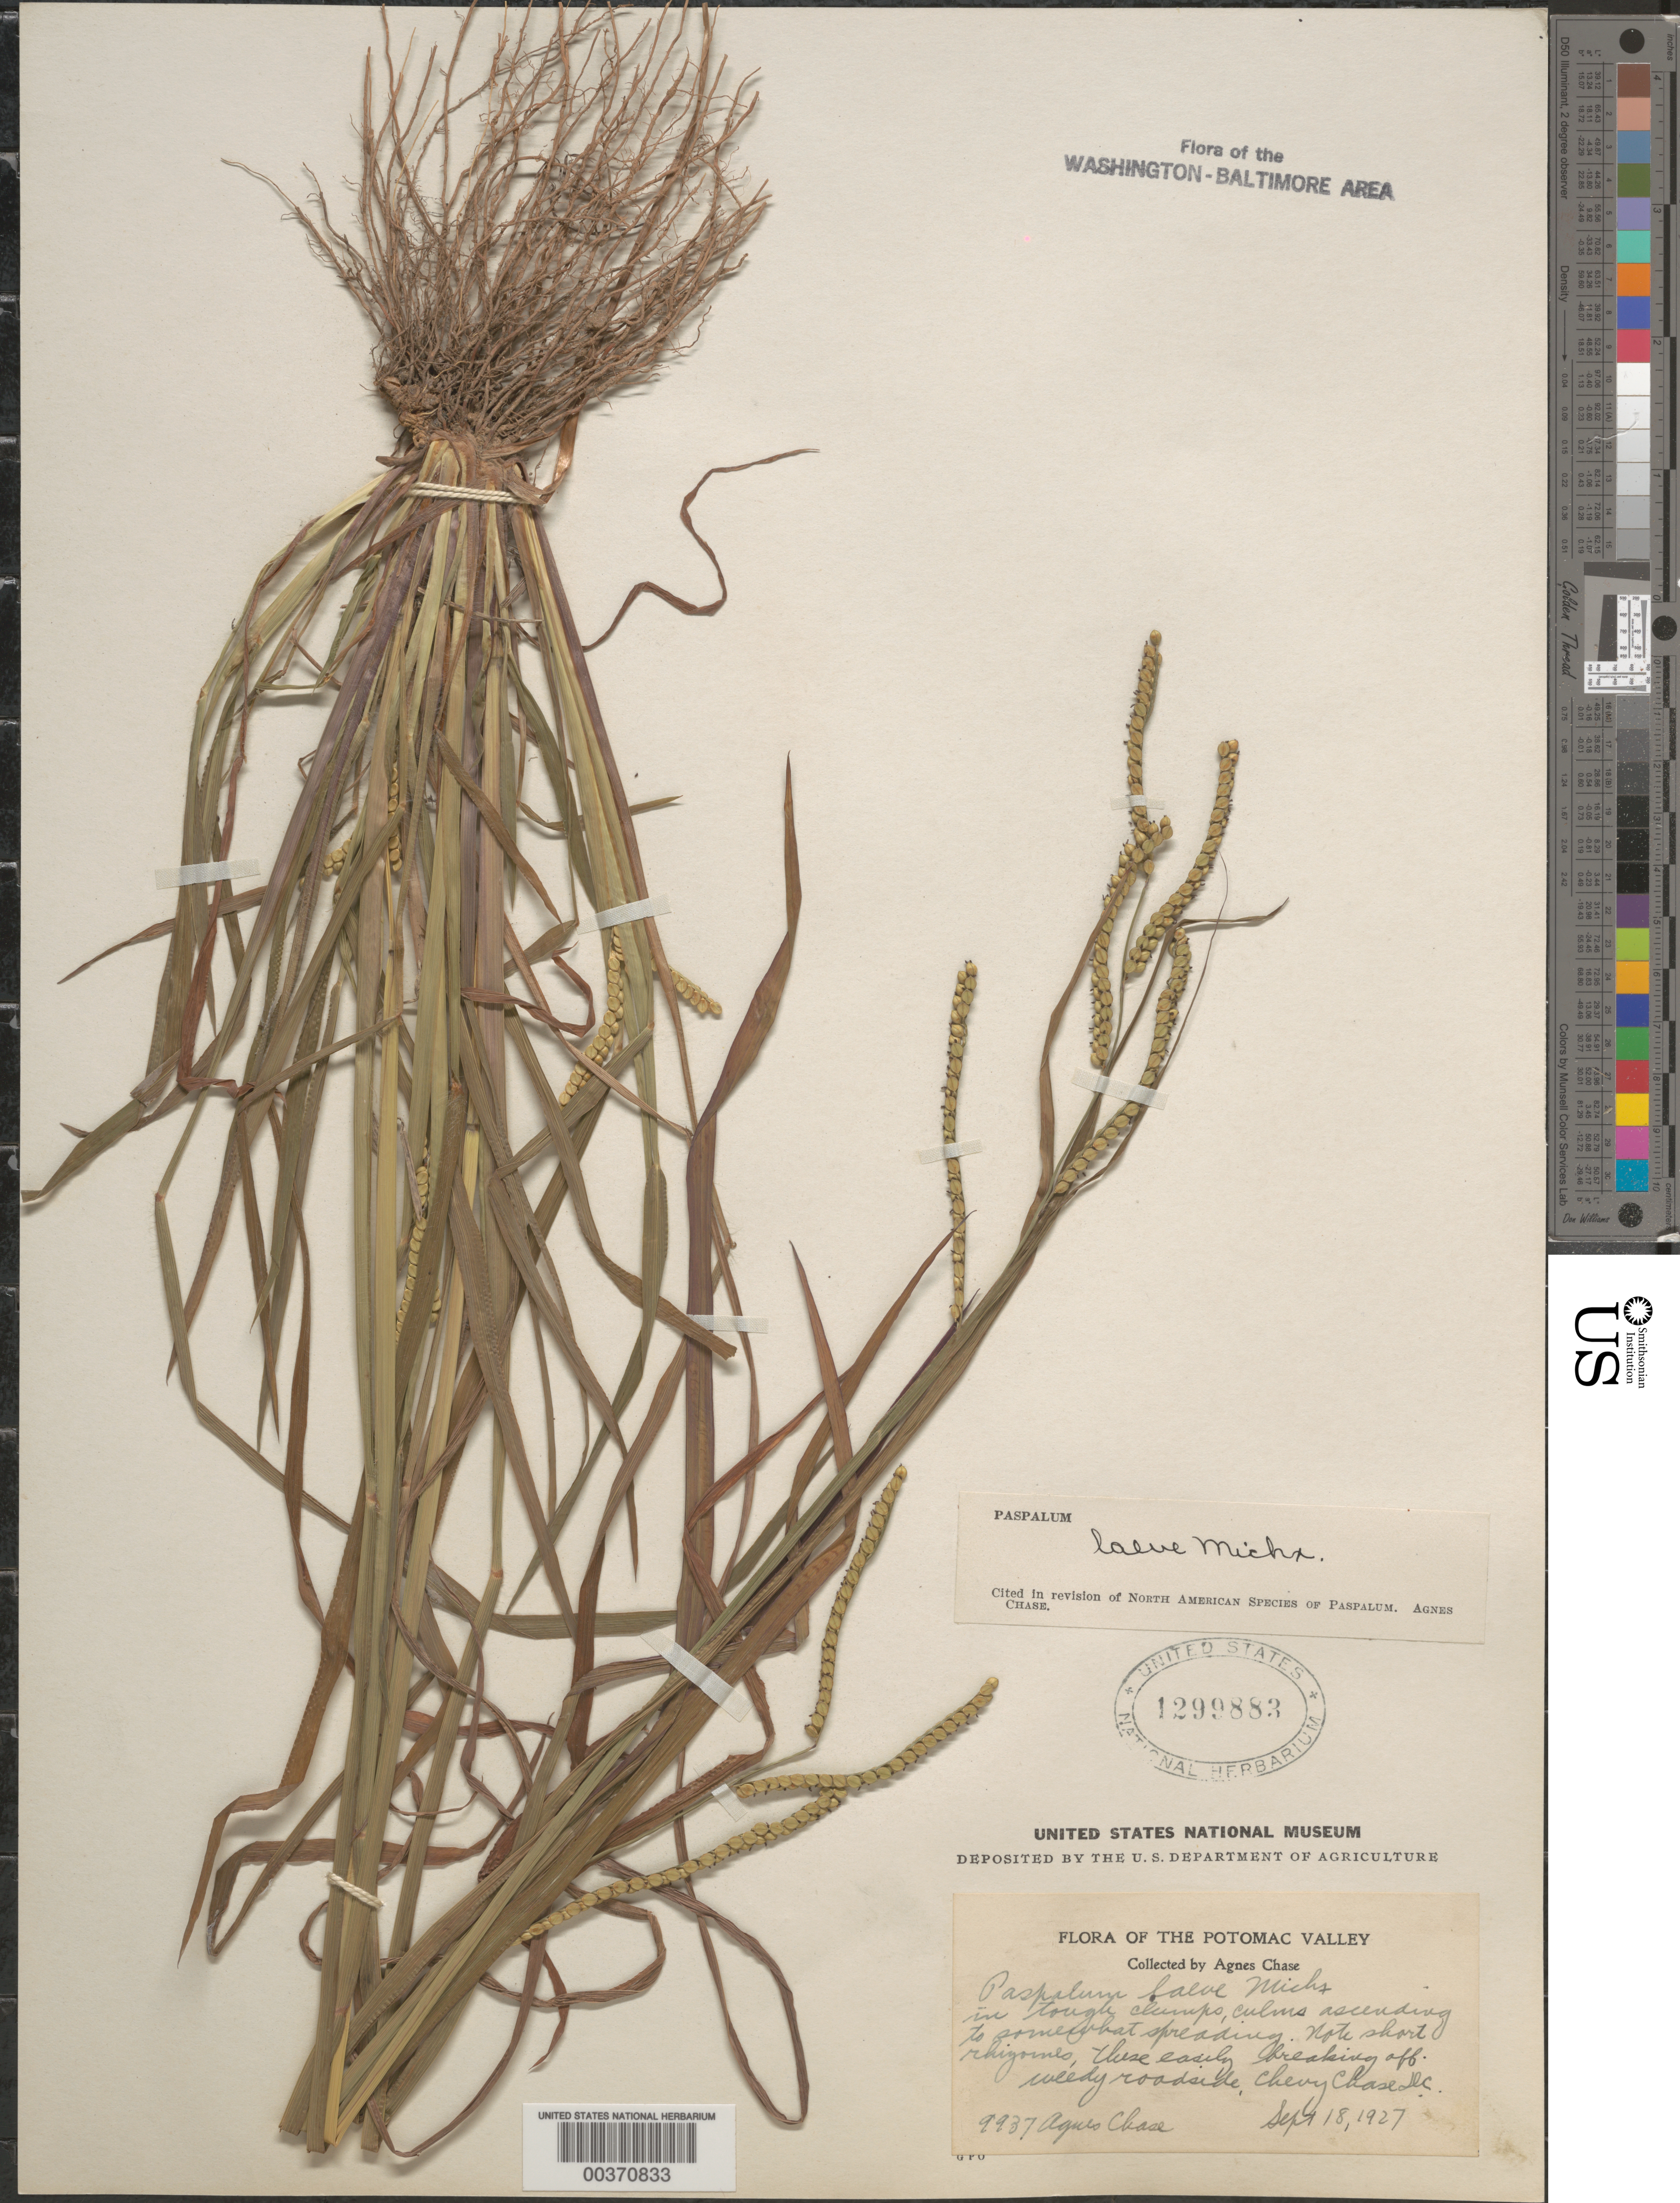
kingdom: Plantae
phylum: Tracheophyta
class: Liliopsida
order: Poales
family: Poaceae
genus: Paspalum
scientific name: Paspalum laeve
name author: Michx.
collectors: A. Chase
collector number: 9937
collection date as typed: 18 Sep 1927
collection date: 1927-09-18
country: United States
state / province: District of Columbia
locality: Chevy Chase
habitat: Weedy roadside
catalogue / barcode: US 1299883